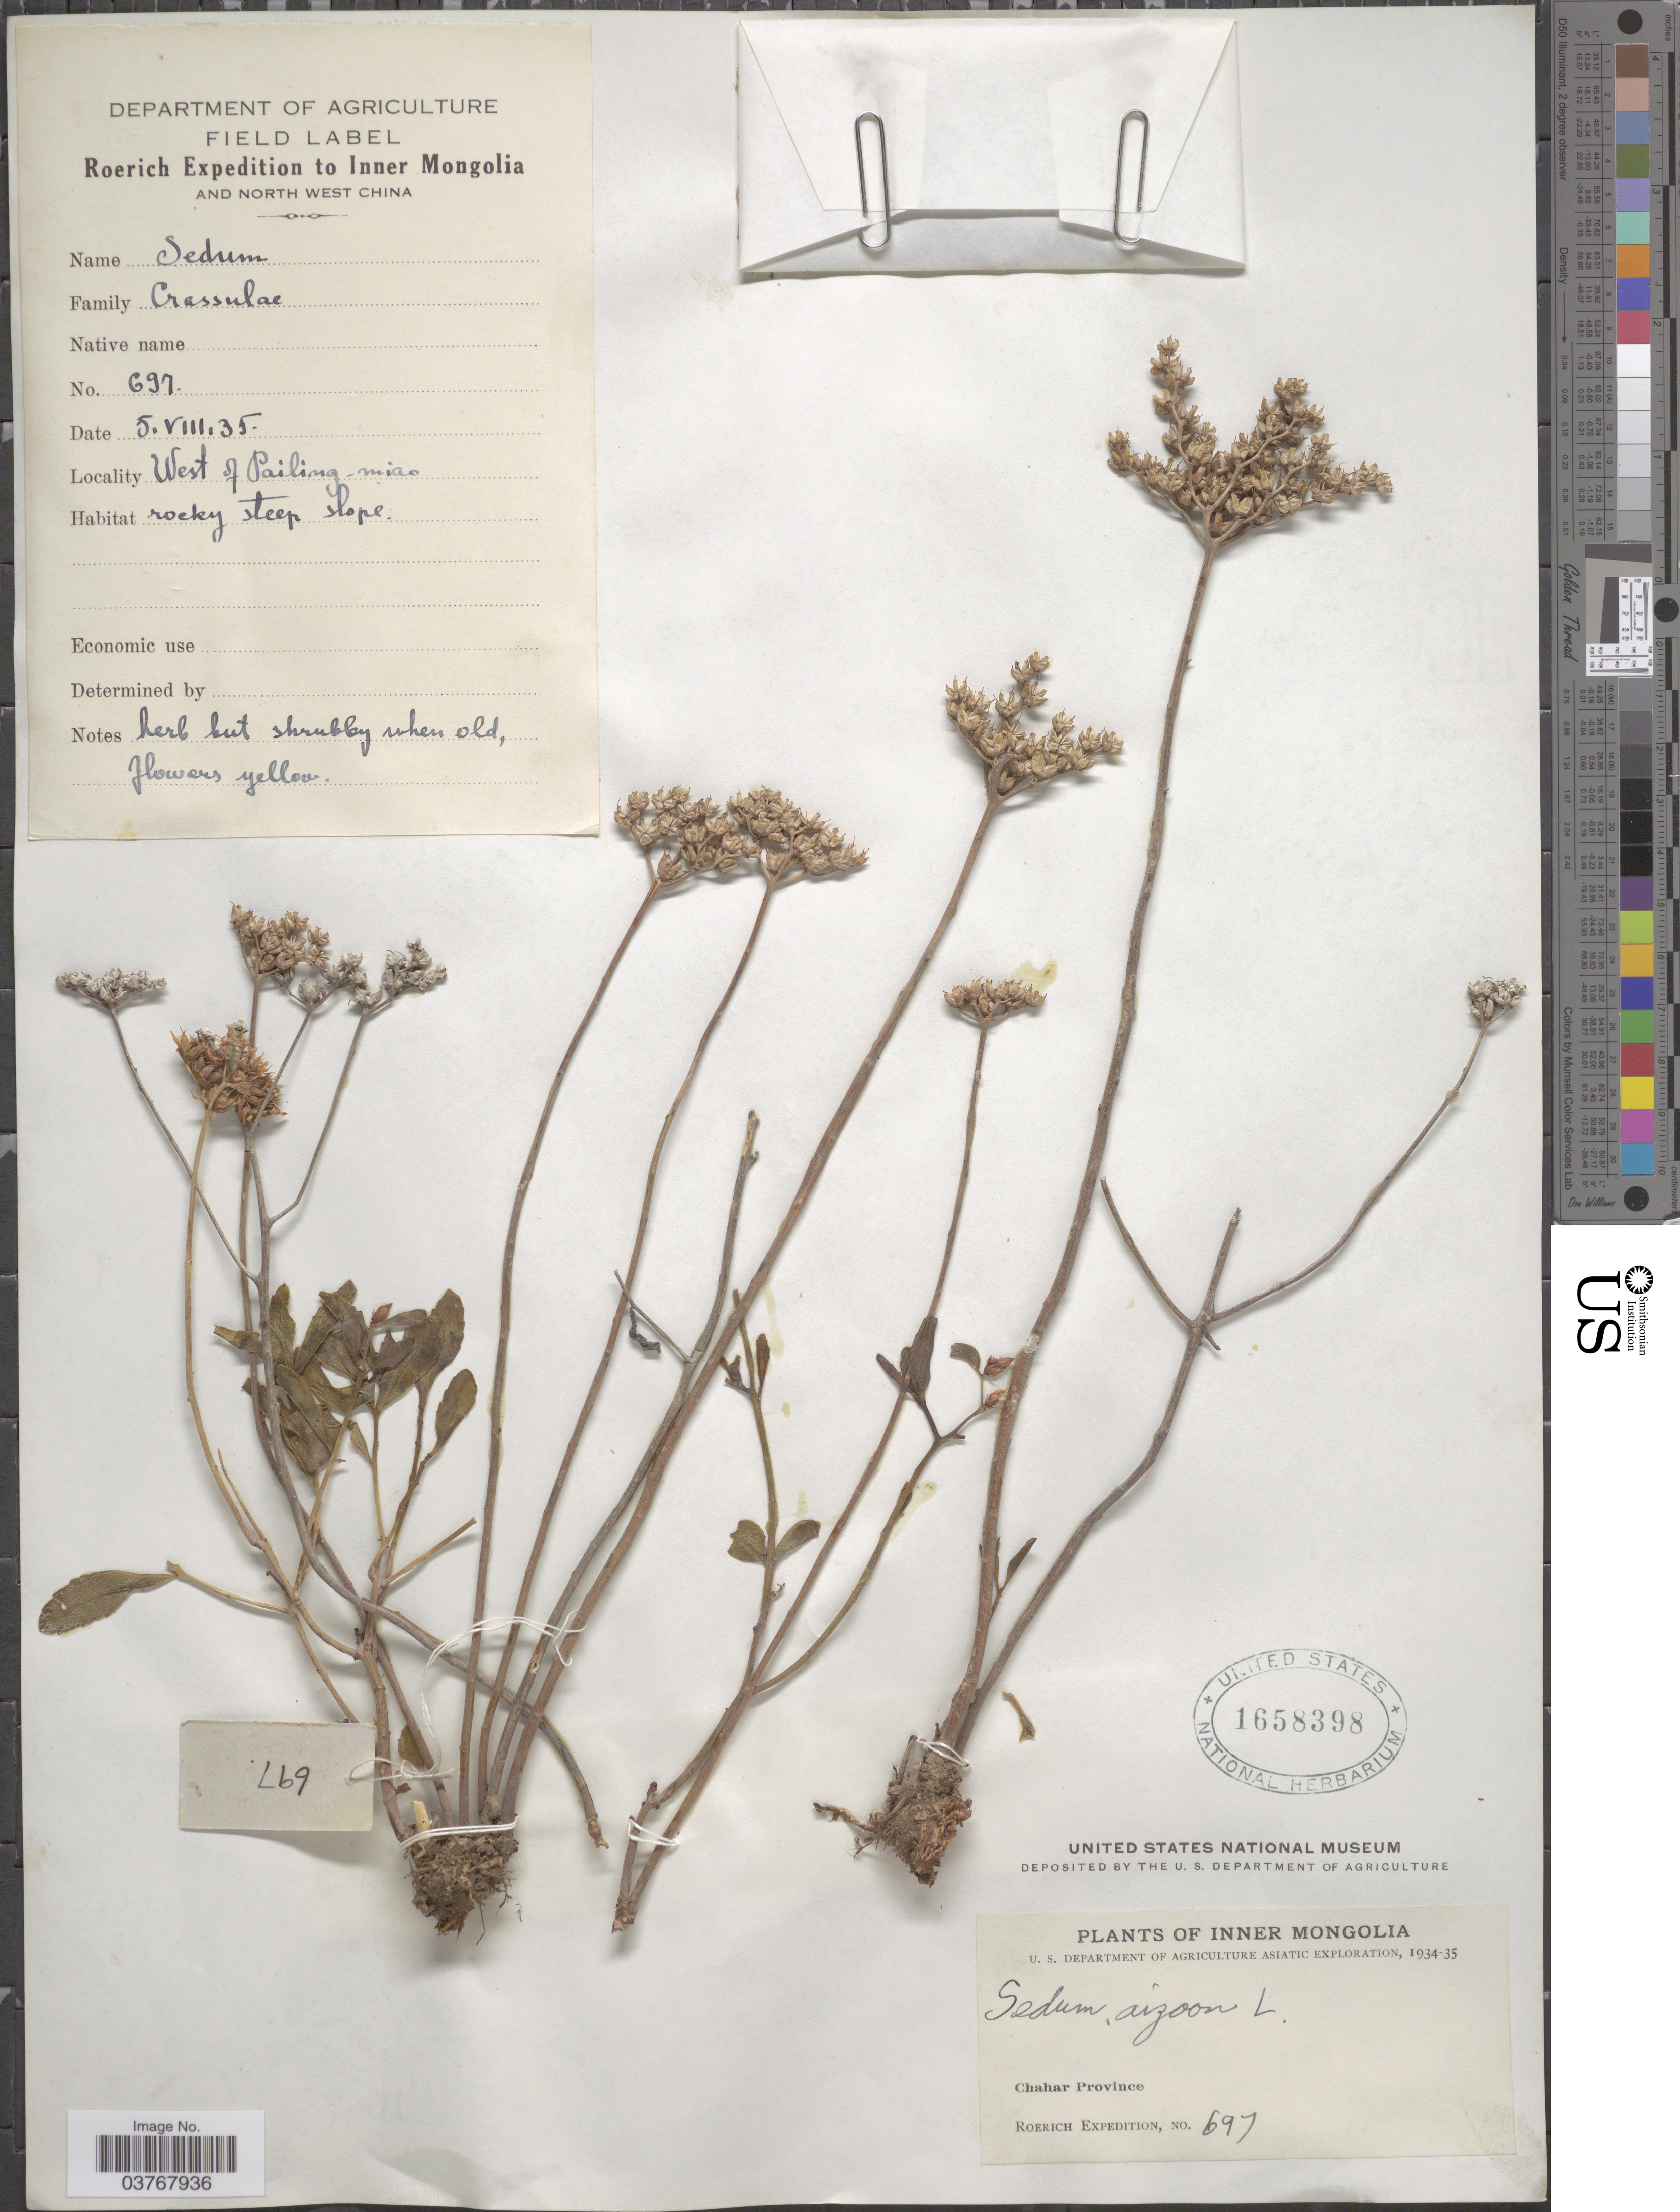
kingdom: Plantae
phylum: Tracheophyta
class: Magnoliopsida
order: Saxifragales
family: Crassulaceae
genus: Phedimus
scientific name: Phedimus aizoon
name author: (L.) 't Hart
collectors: Roerich Expedition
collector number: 697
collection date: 1935-08-05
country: China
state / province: Nei Monggol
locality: Inner Mongolia and North West China. West of Pailing-miao. Chahar Province.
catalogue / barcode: US 1658398